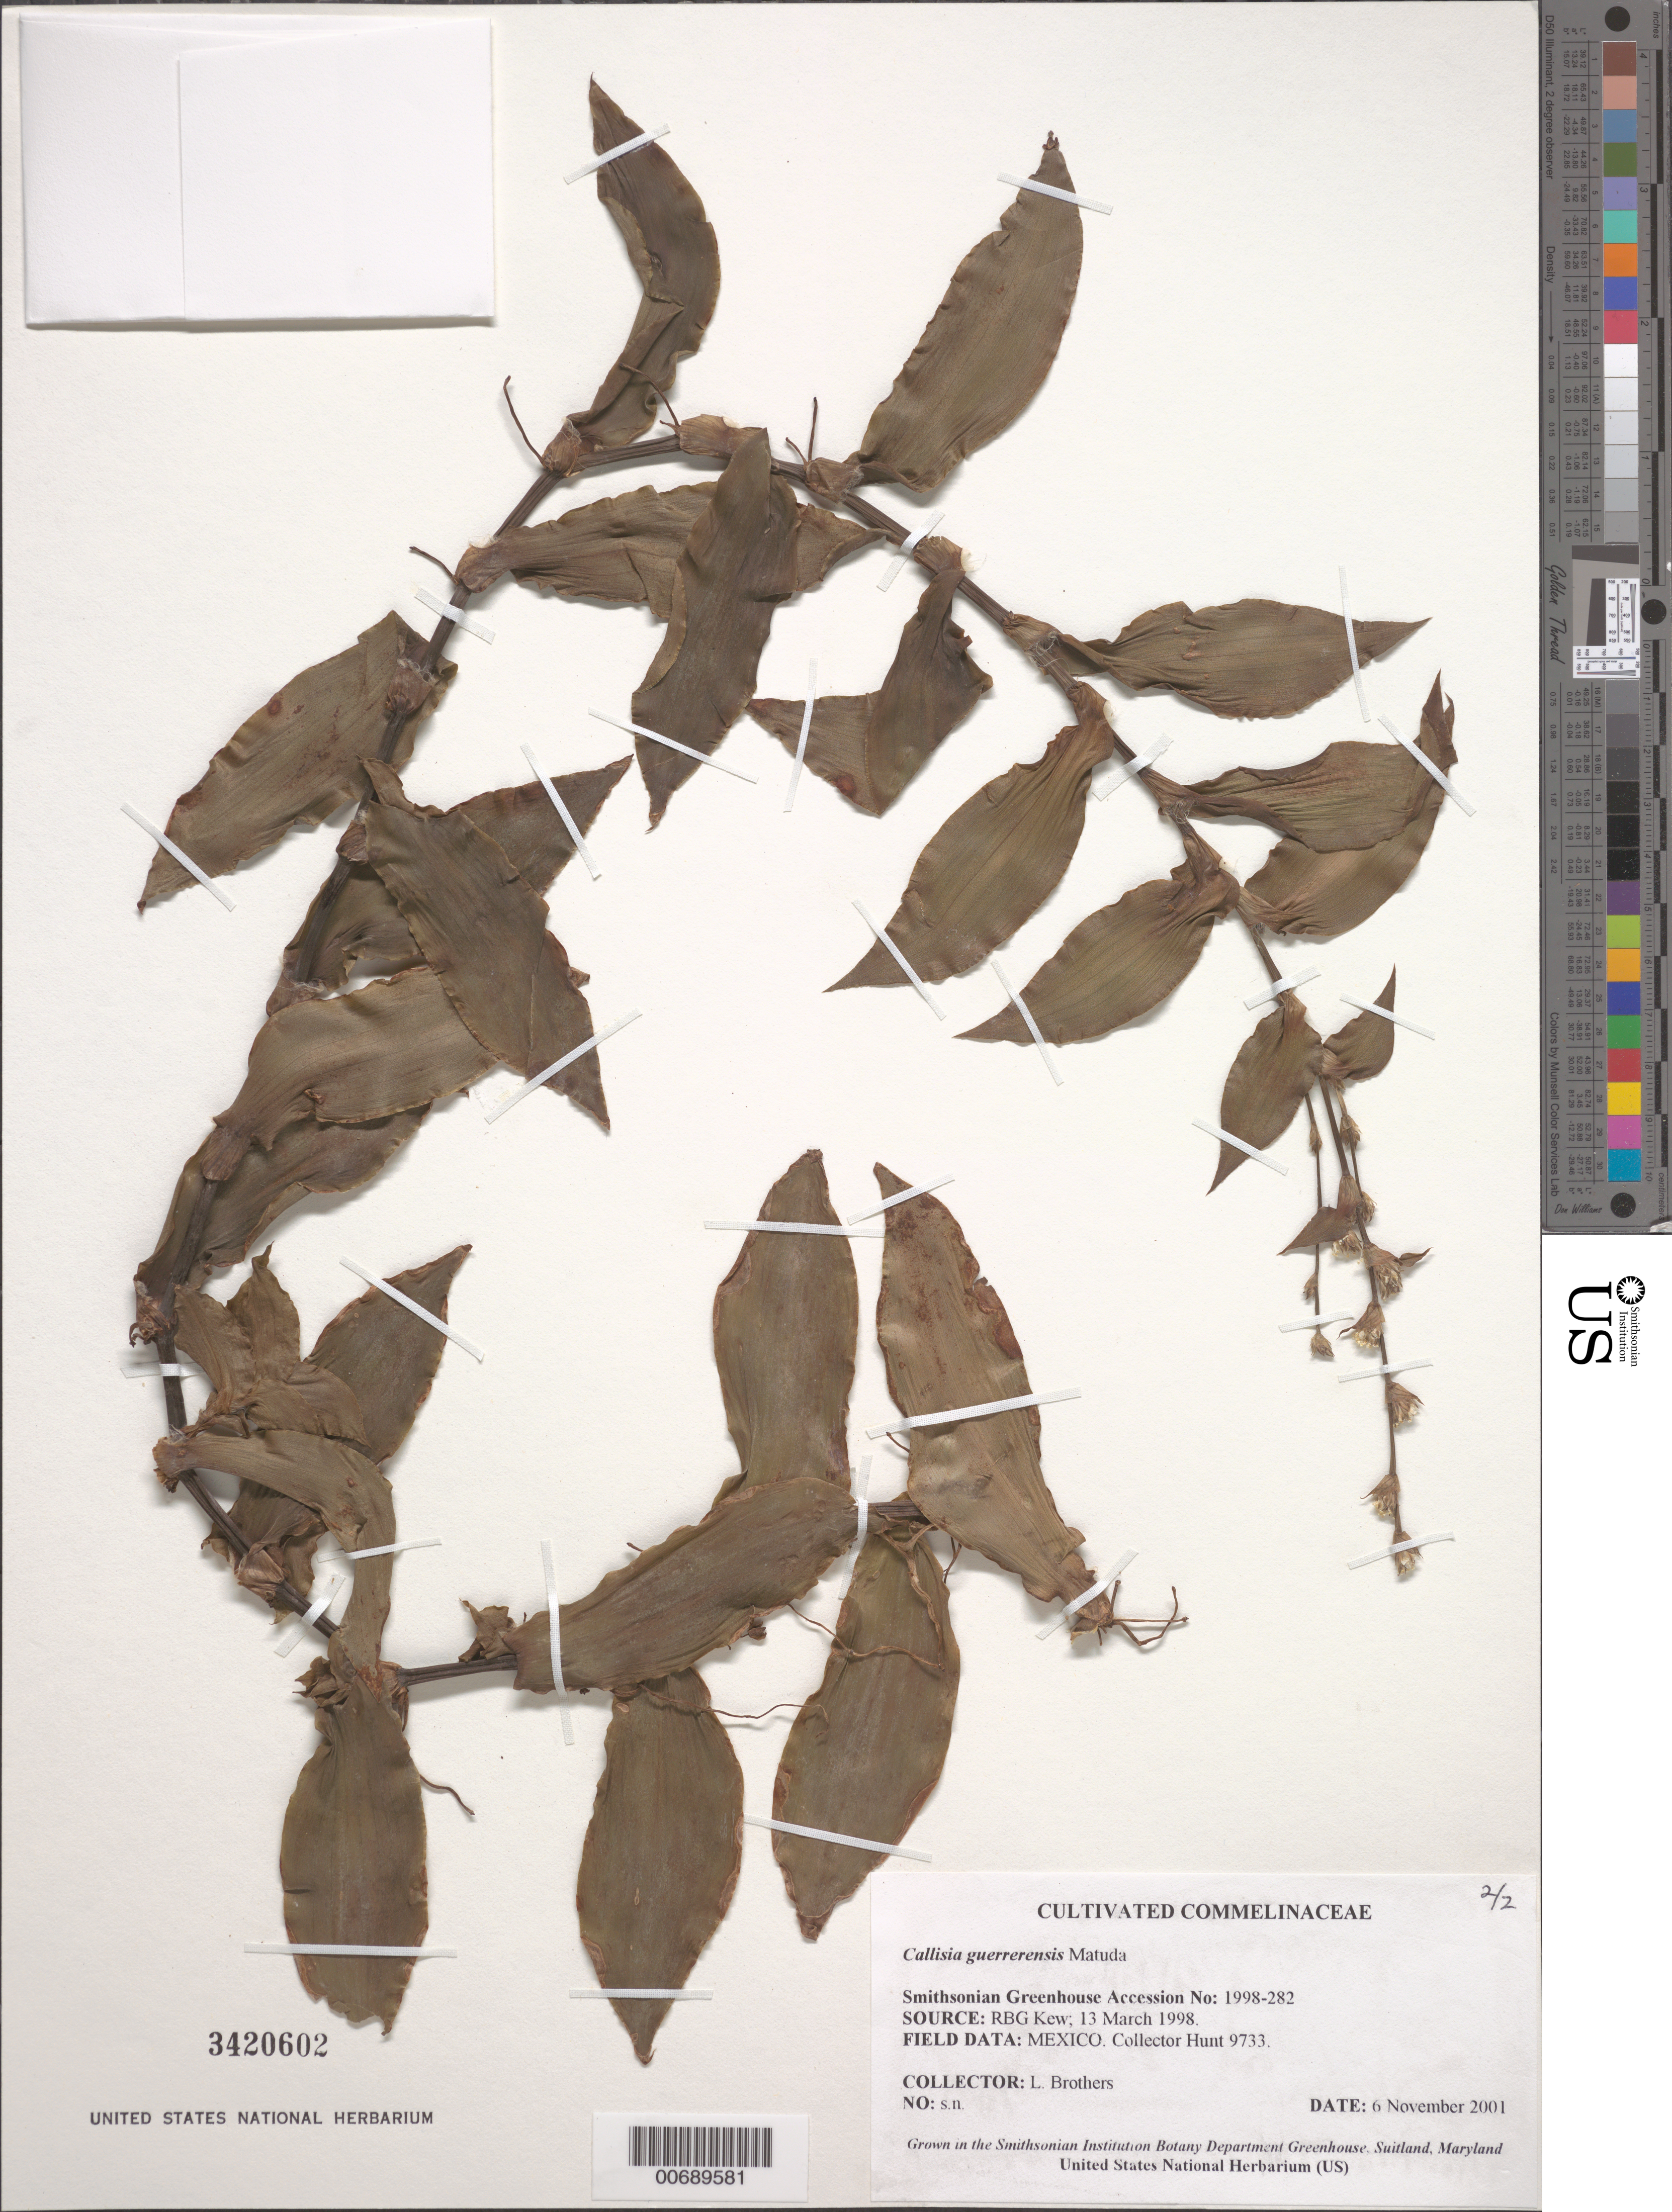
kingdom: Plantae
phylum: Tracheophyta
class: Liliopsida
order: Commelinales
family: Commelinaceae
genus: Callisia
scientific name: Callisia guerrerensis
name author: Matuda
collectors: L. E. Brothers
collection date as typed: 06 Nov 2001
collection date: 2001-11-06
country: United States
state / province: Maryland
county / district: Prince George's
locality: Suitland, Smithsonian Botany Dept. Greenhouse.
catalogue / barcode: US 3420602